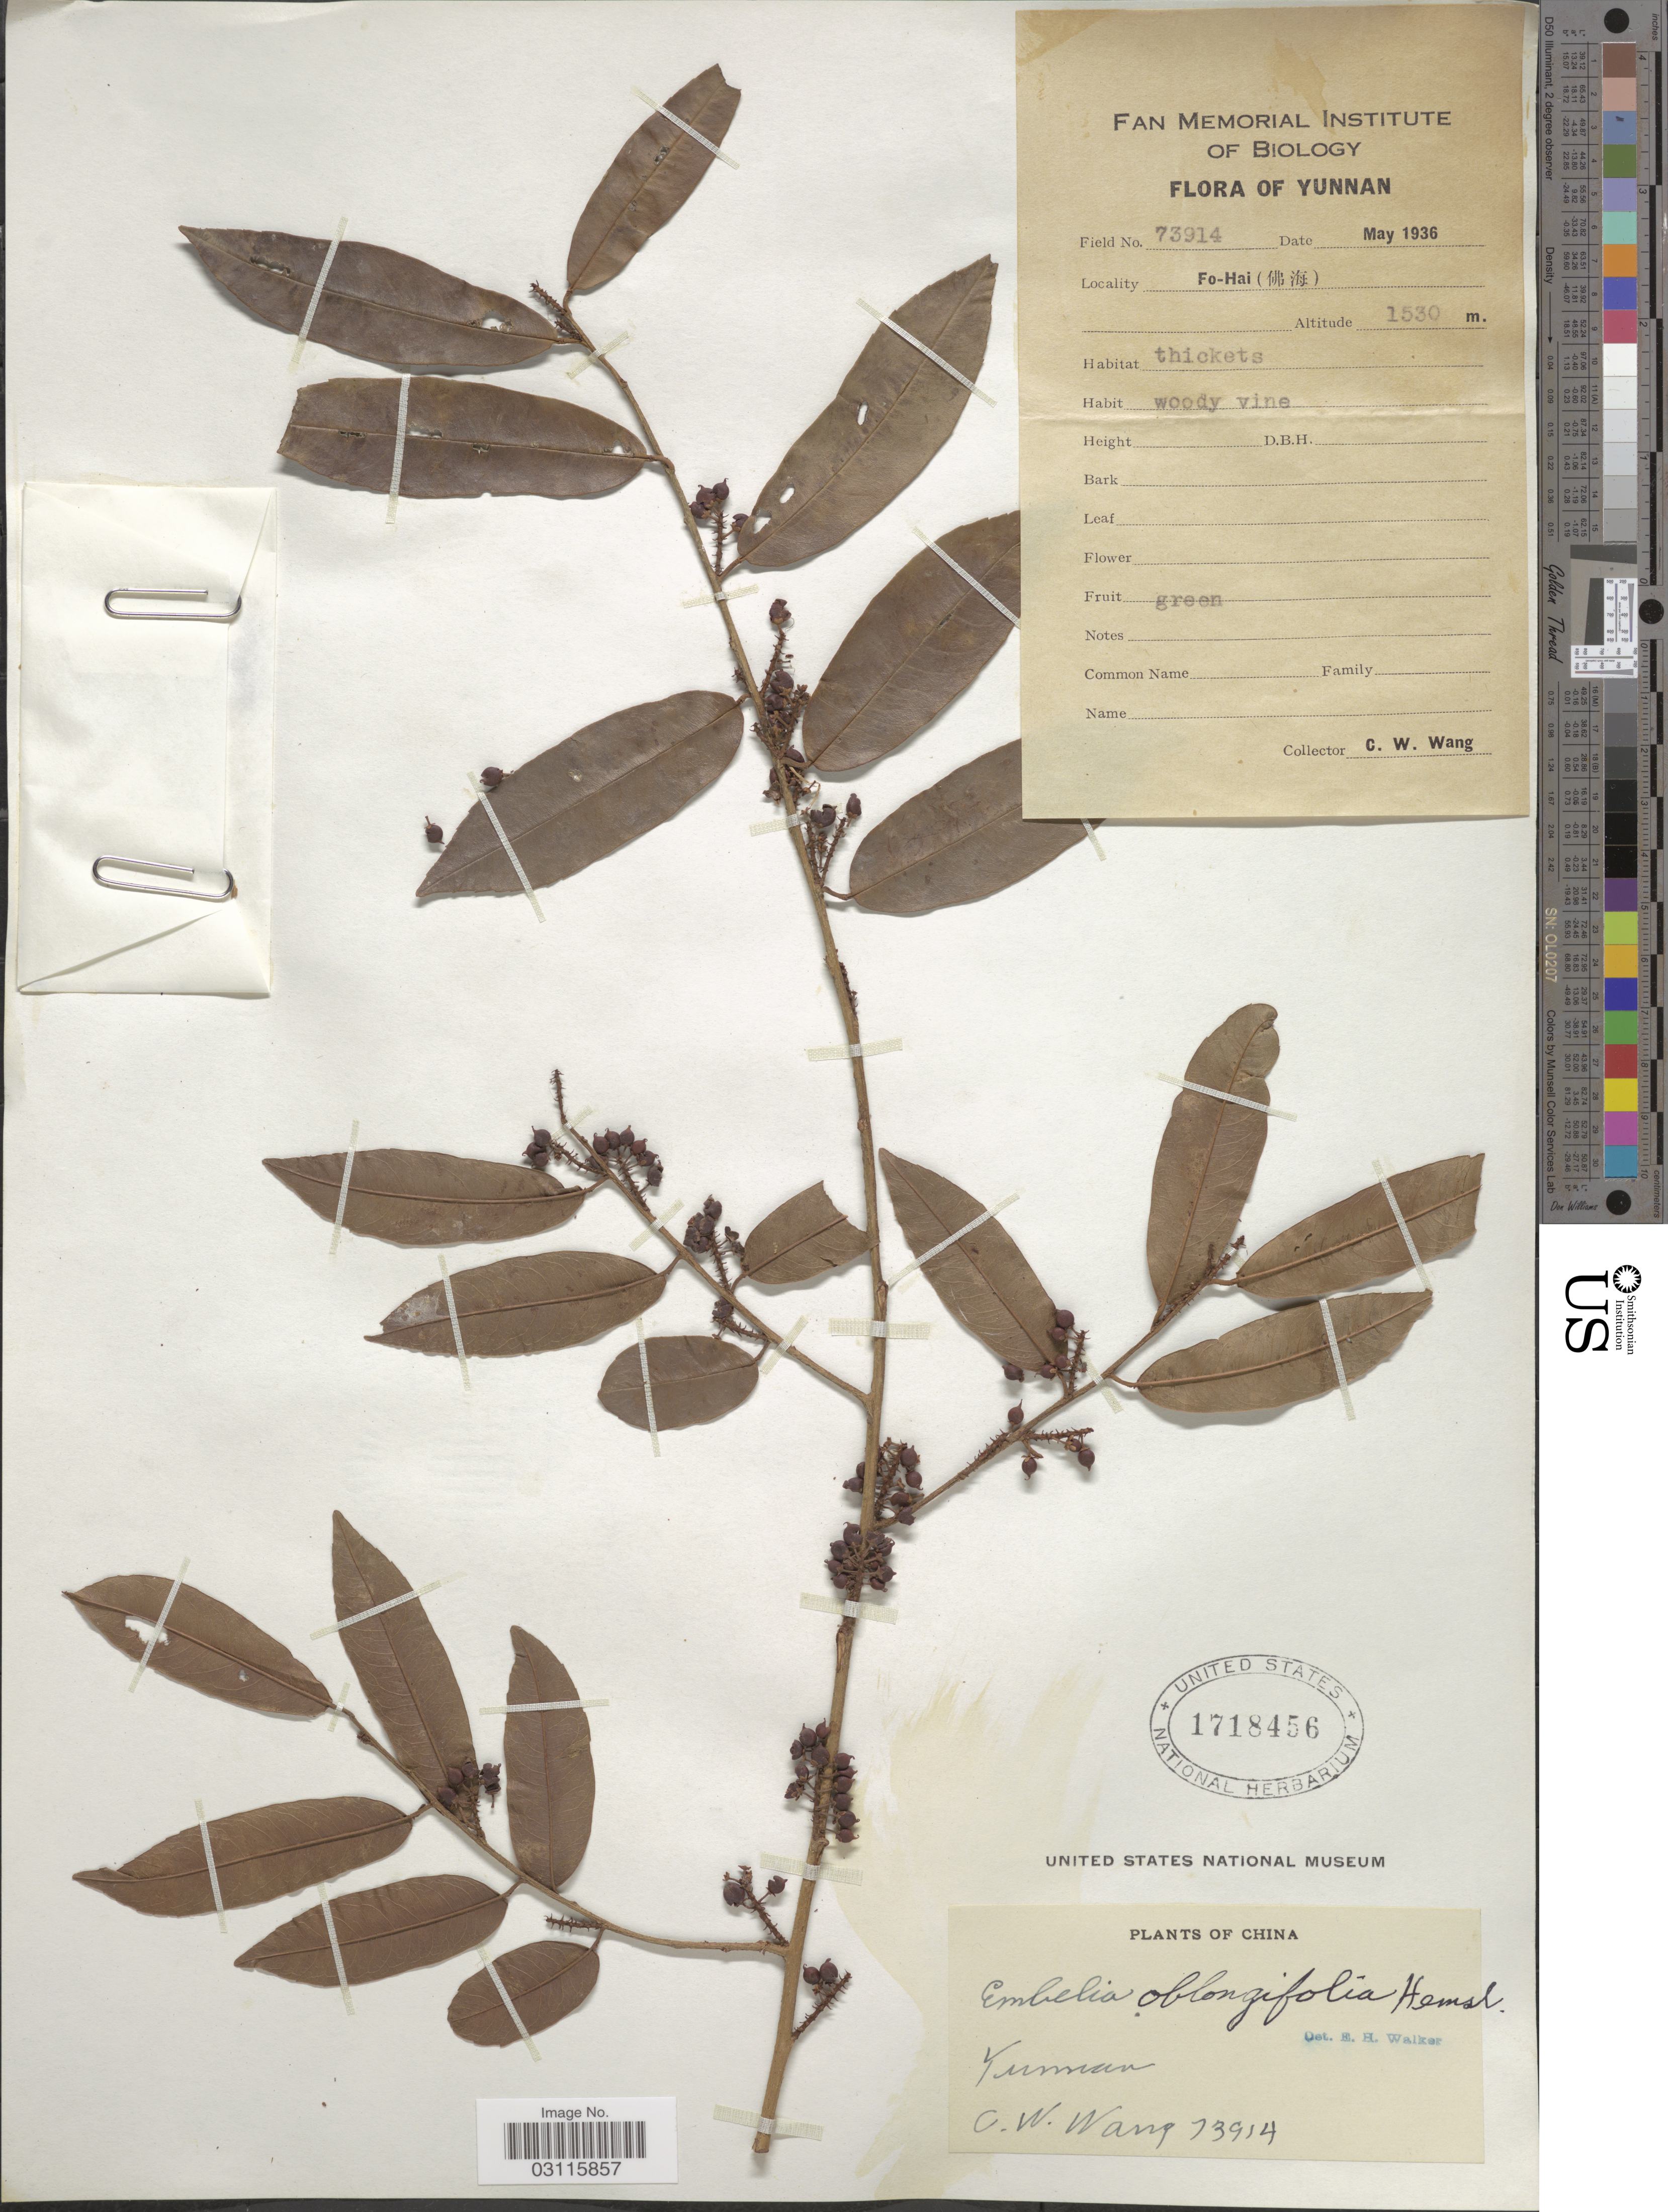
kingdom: Plantae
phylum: Tracheophyta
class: Magnoliopsida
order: Ericales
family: Primulaceae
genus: Embelia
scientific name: Embelia oblongifolia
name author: Hemsl.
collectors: C. W. Wang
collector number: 73914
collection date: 1936-05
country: China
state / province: Yunnan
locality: Fo-Hai.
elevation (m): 1530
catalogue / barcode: US 1718456